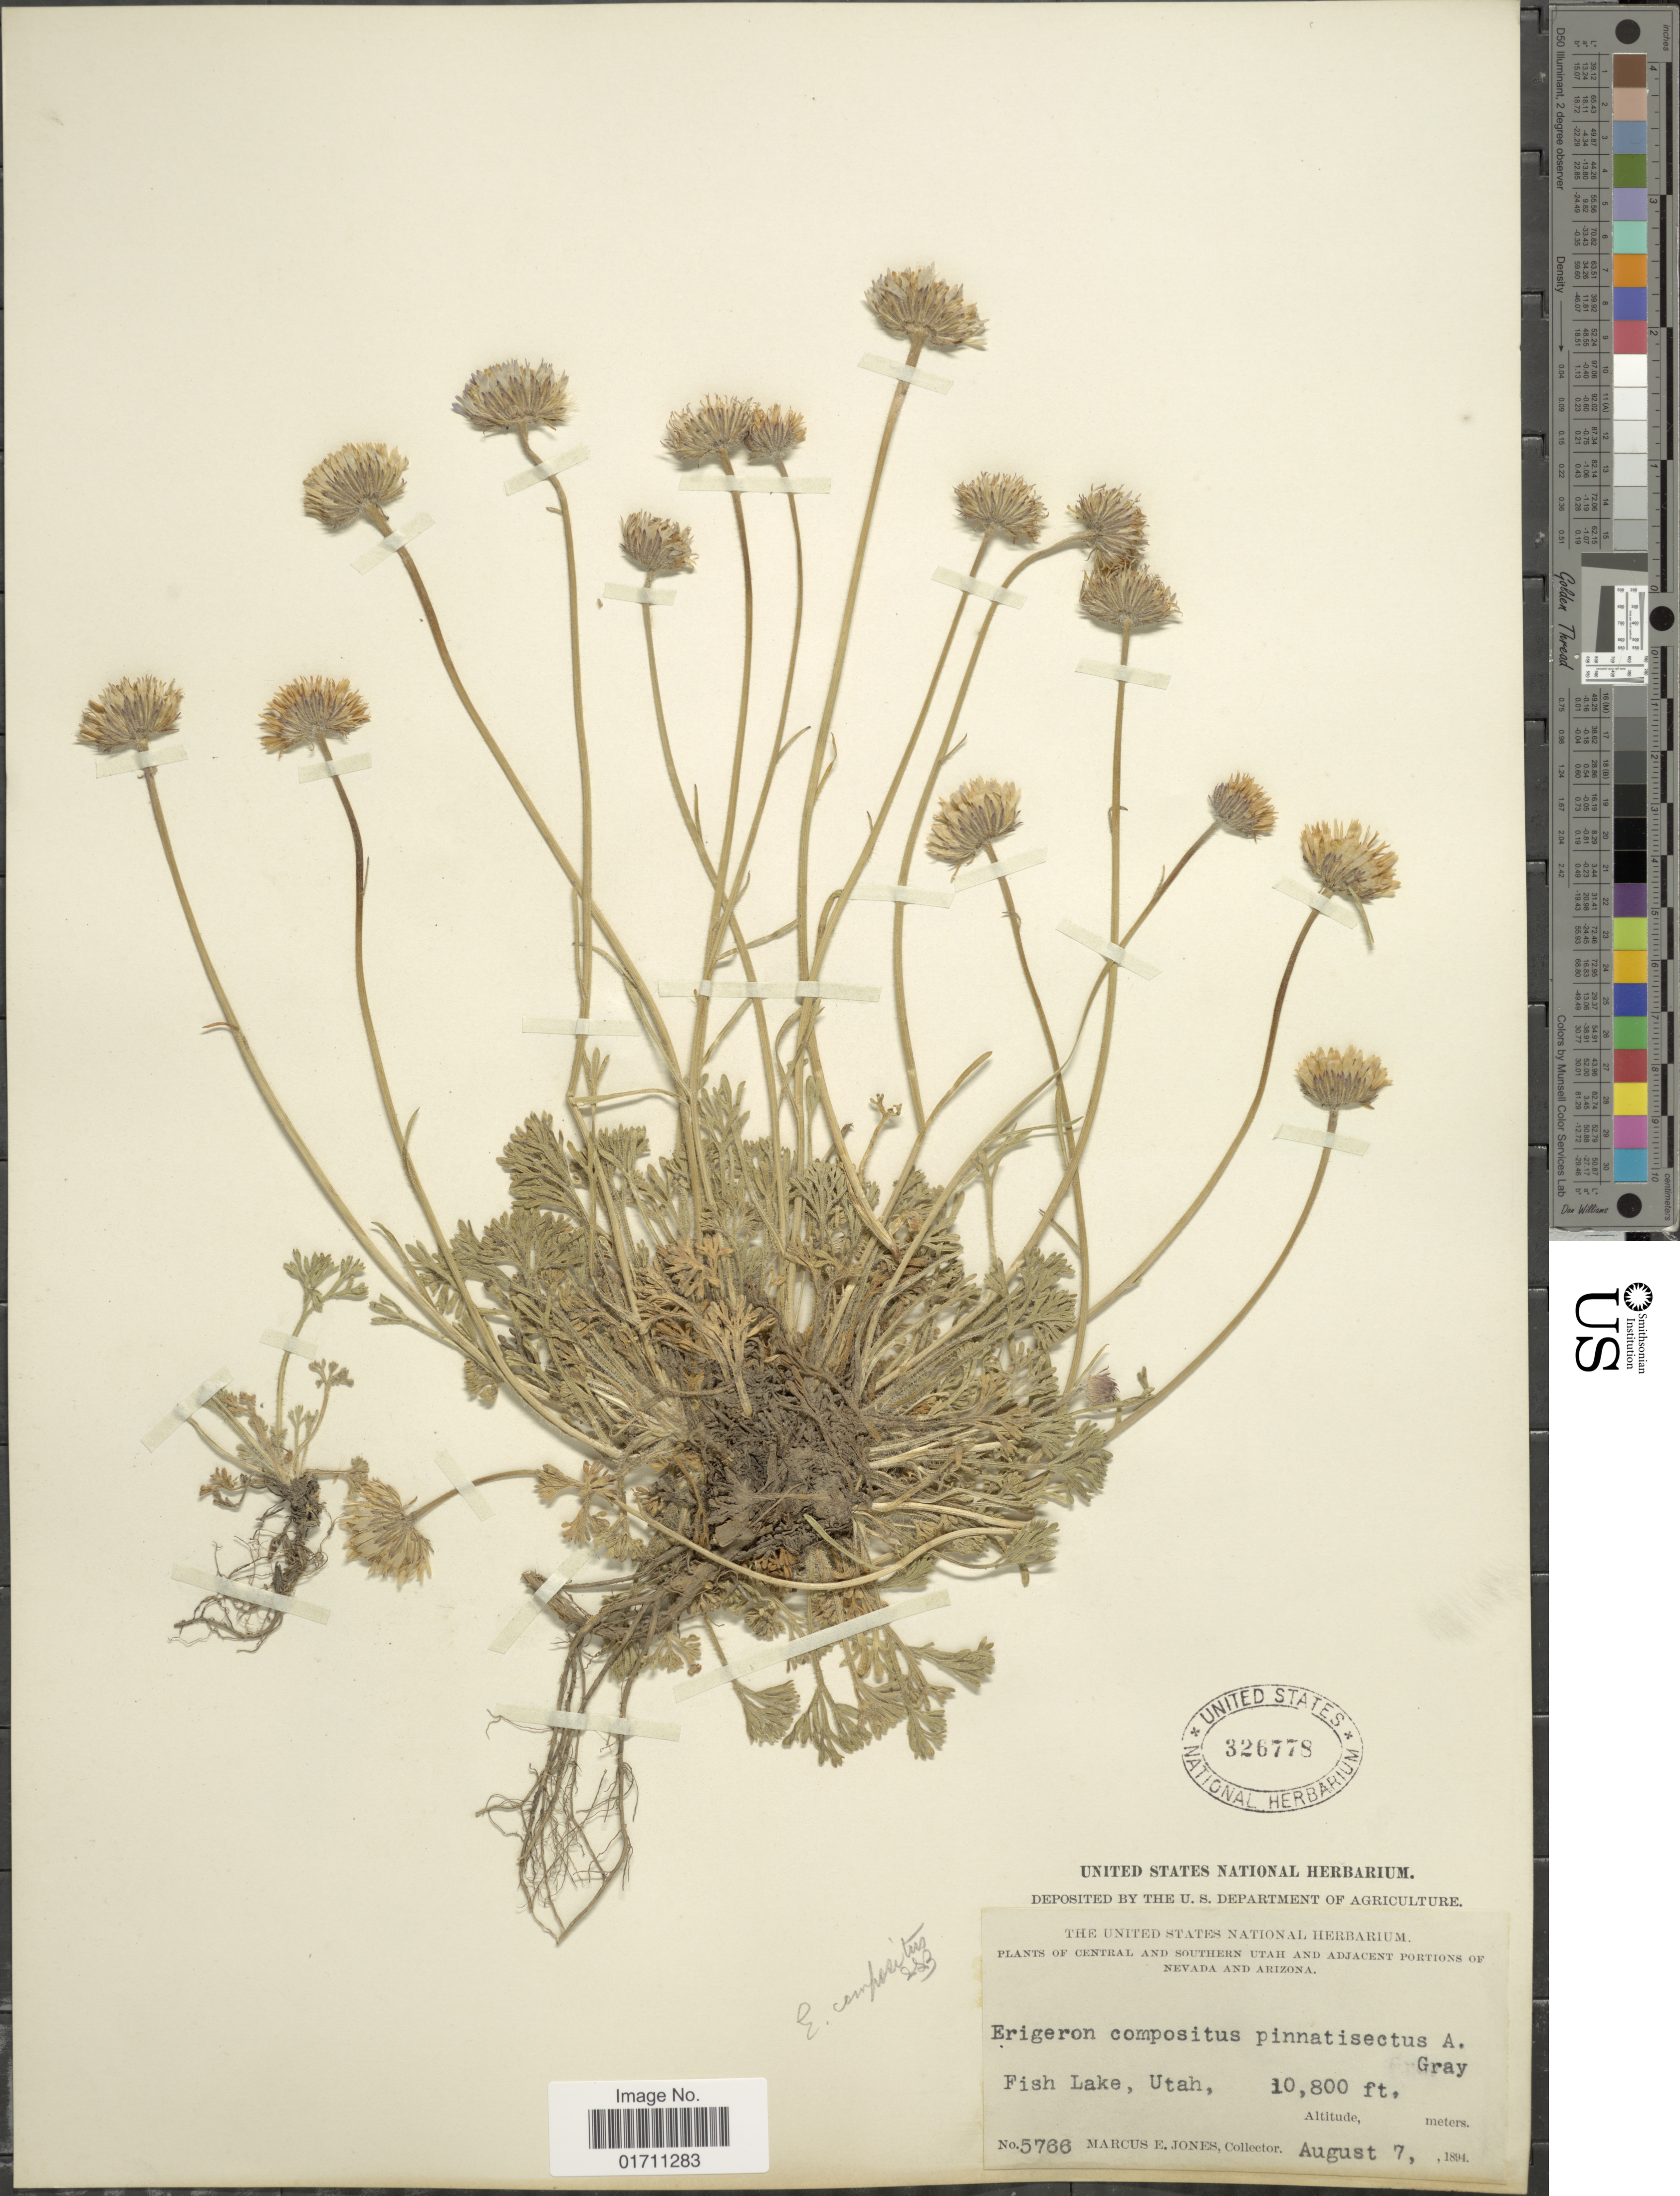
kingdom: Plantae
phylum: Tracheophyta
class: Magnoliopsida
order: Asterales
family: Asteraceae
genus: Erigeron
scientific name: Erigeron compositus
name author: Pursh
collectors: M. E. Jones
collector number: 5766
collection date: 1894-08-07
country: United States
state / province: Utah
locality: Central and Southern Utah and Adjacent portions of Nevada and Arizona, Fish Lake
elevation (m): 3292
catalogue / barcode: US 326778